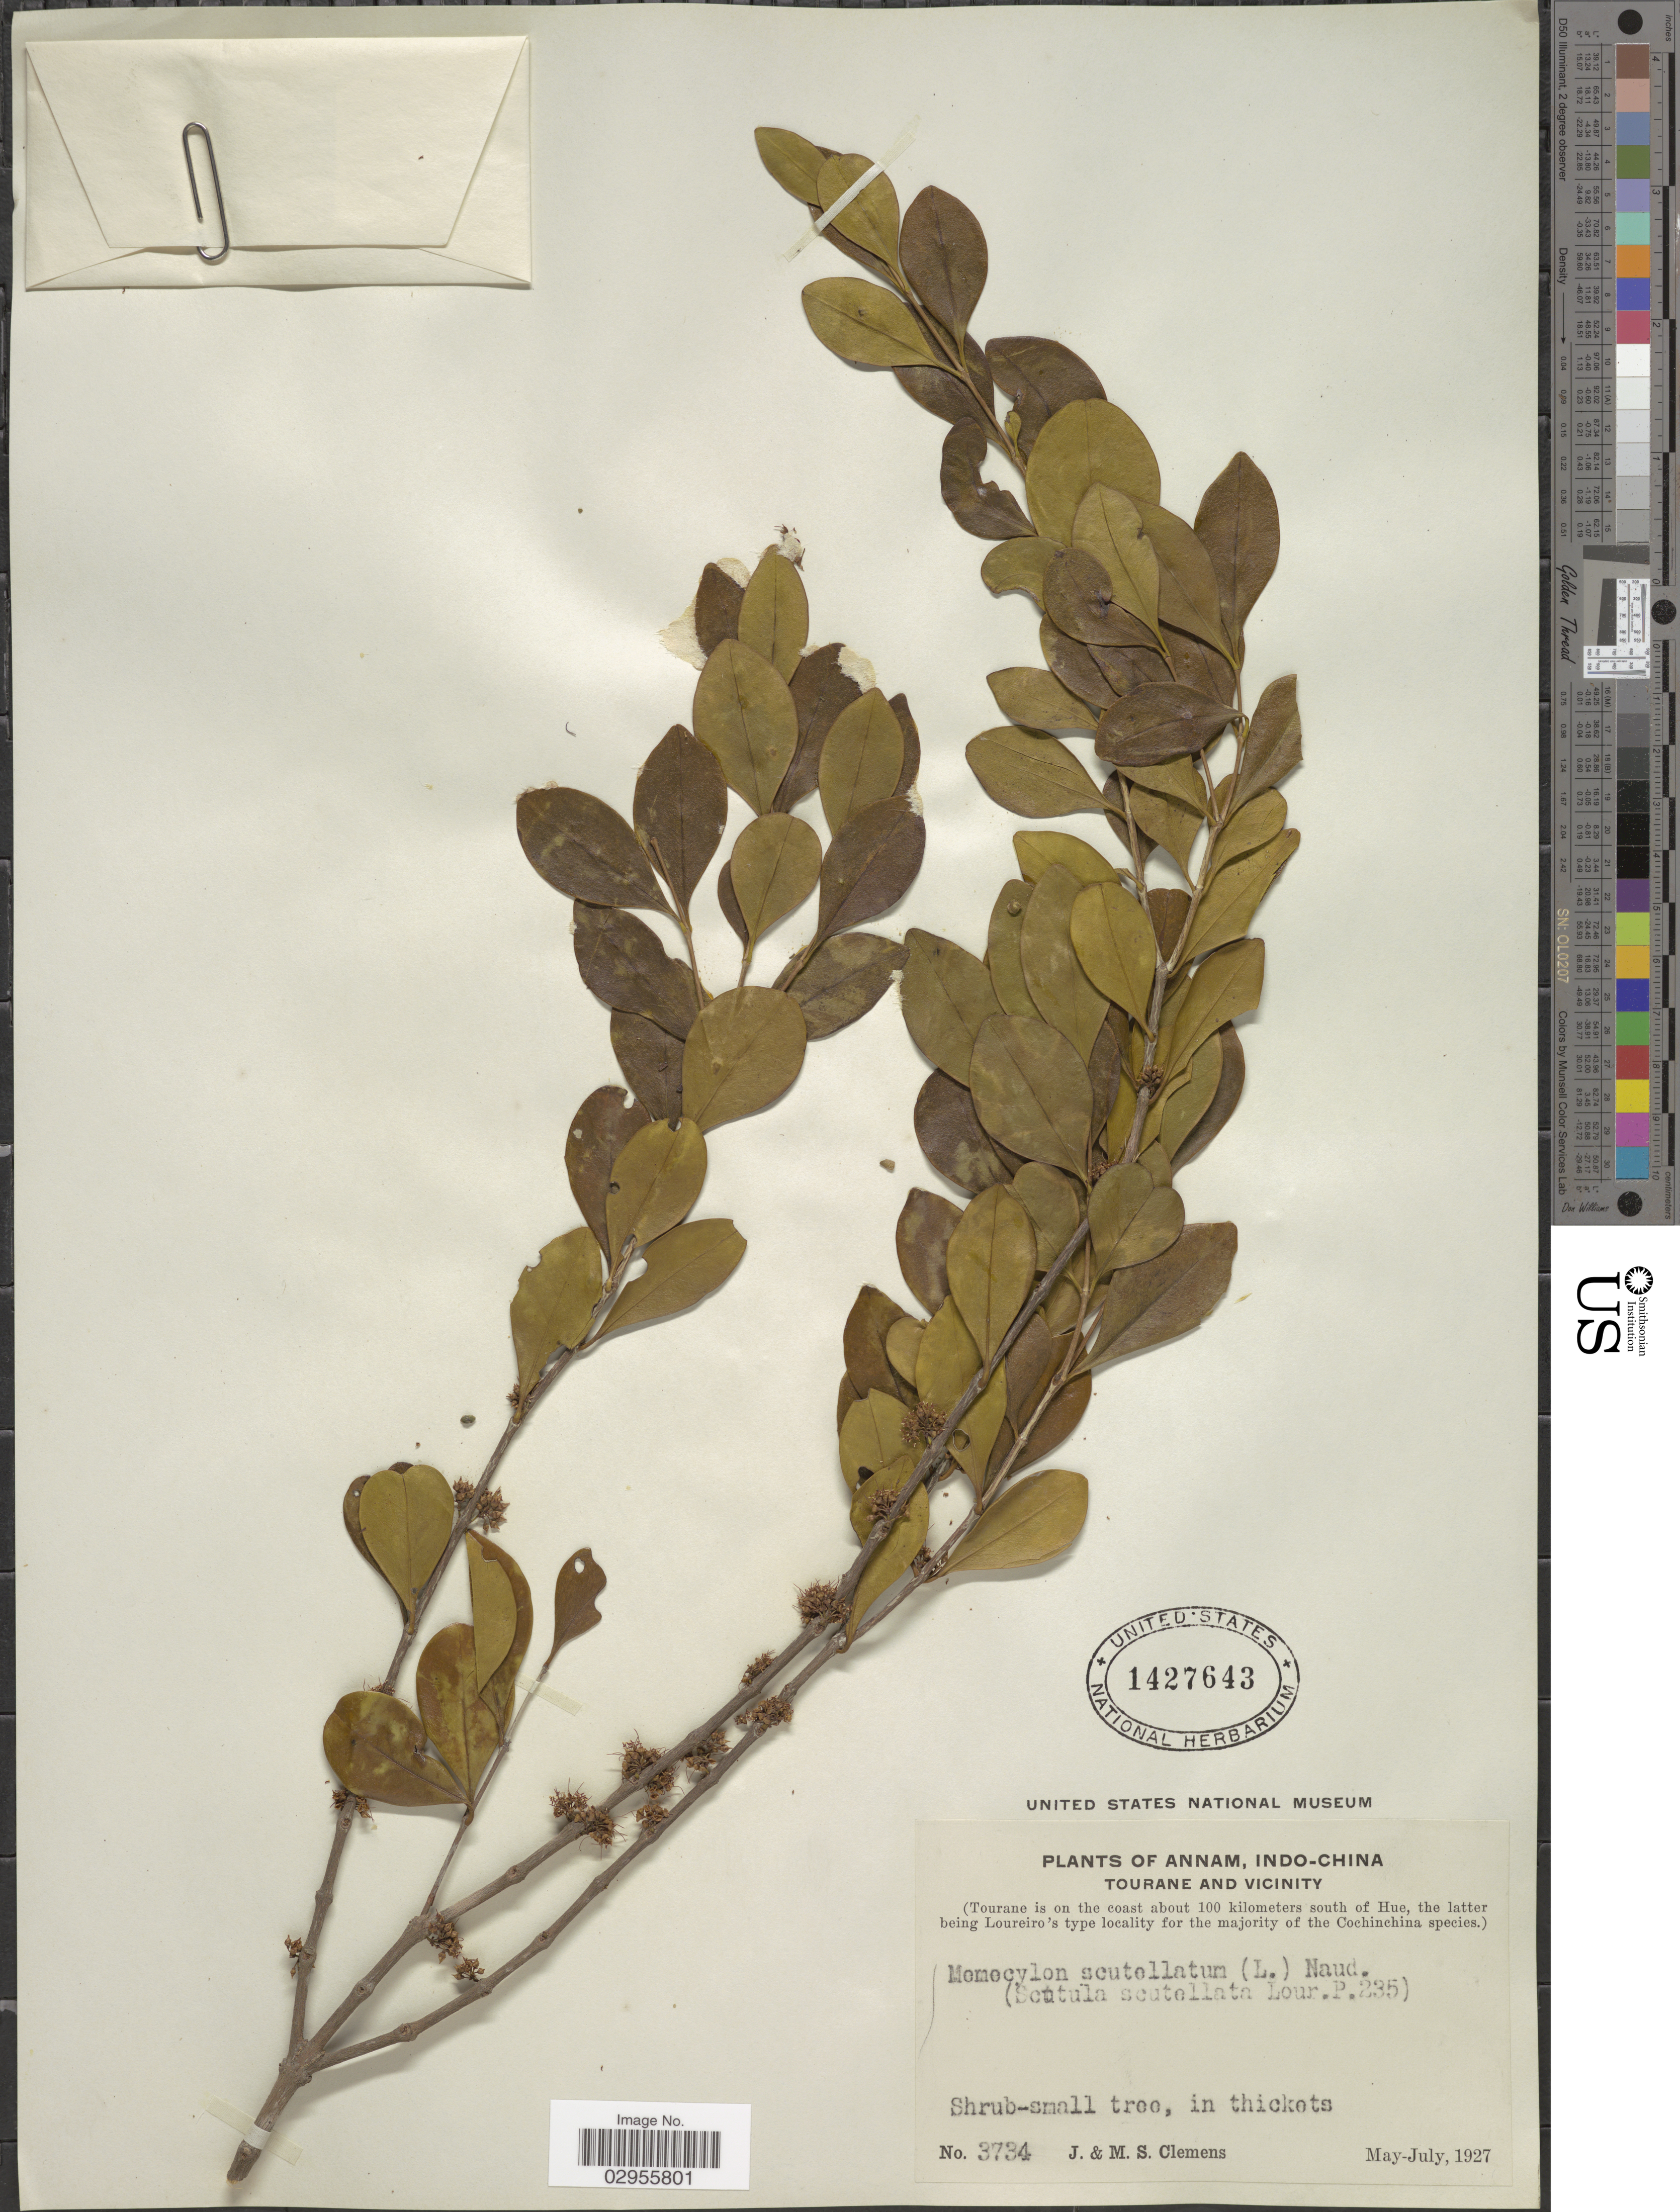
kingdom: Plantae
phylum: Tracheophyta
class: Magnoliopsida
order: Myrtales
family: Melastomataceae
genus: Memecylon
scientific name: Memecylon scutellatum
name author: (Lour.) Hook. & Arn.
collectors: J. Clemens & M. S. Clemens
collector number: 3734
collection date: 1927-05/1927-07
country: Vietnam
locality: Annam, Indo-China, Tourane and Vicinity. (Tourane is on the coast about 100 kilometers south of Hue).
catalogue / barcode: US 1427643